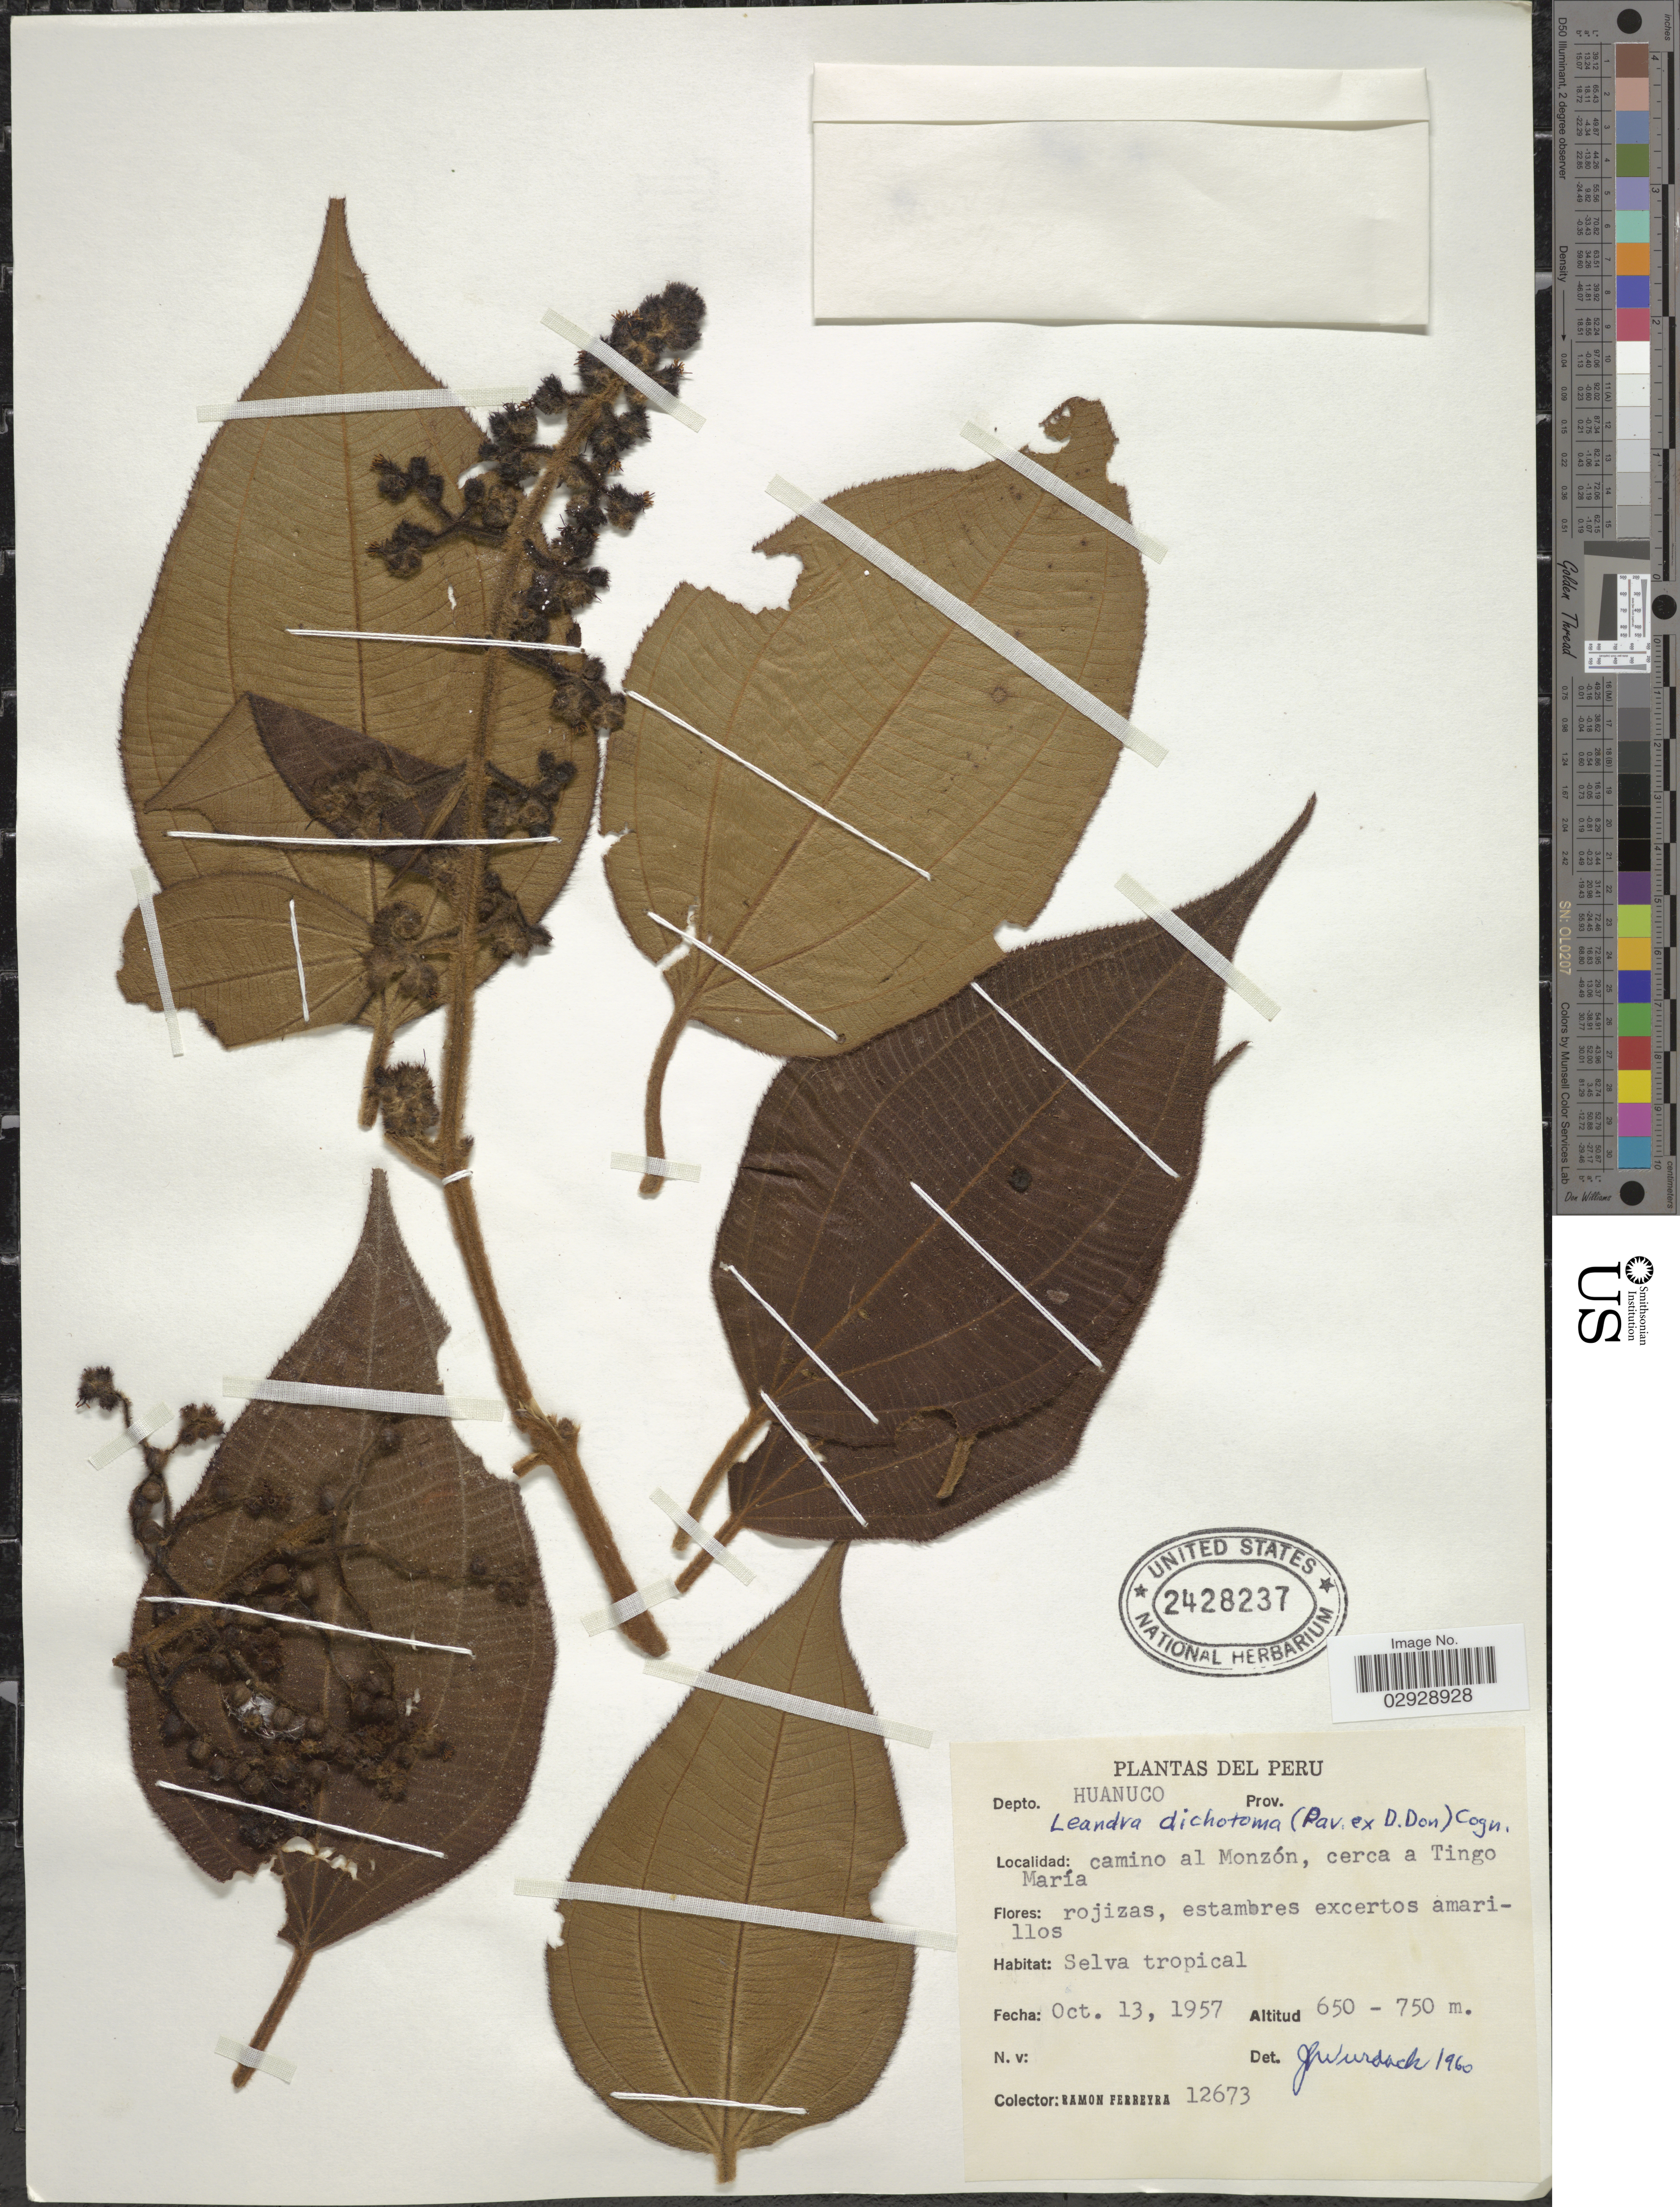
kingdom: Plantae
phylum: Tracheophyta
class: Magnoliopsida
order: Myrtales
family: Melastomataceae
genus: Leandra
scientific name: Leandra dichotoma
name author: (D. Don) Cogn.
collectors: R. A. Ferreyra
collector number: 12673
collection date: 1957-10-13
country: Peru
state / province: Huánuco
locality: Depto. Huanuco. Camino al Monzón, cerca a Tingo María.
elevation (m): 650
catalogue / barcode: US 2428237